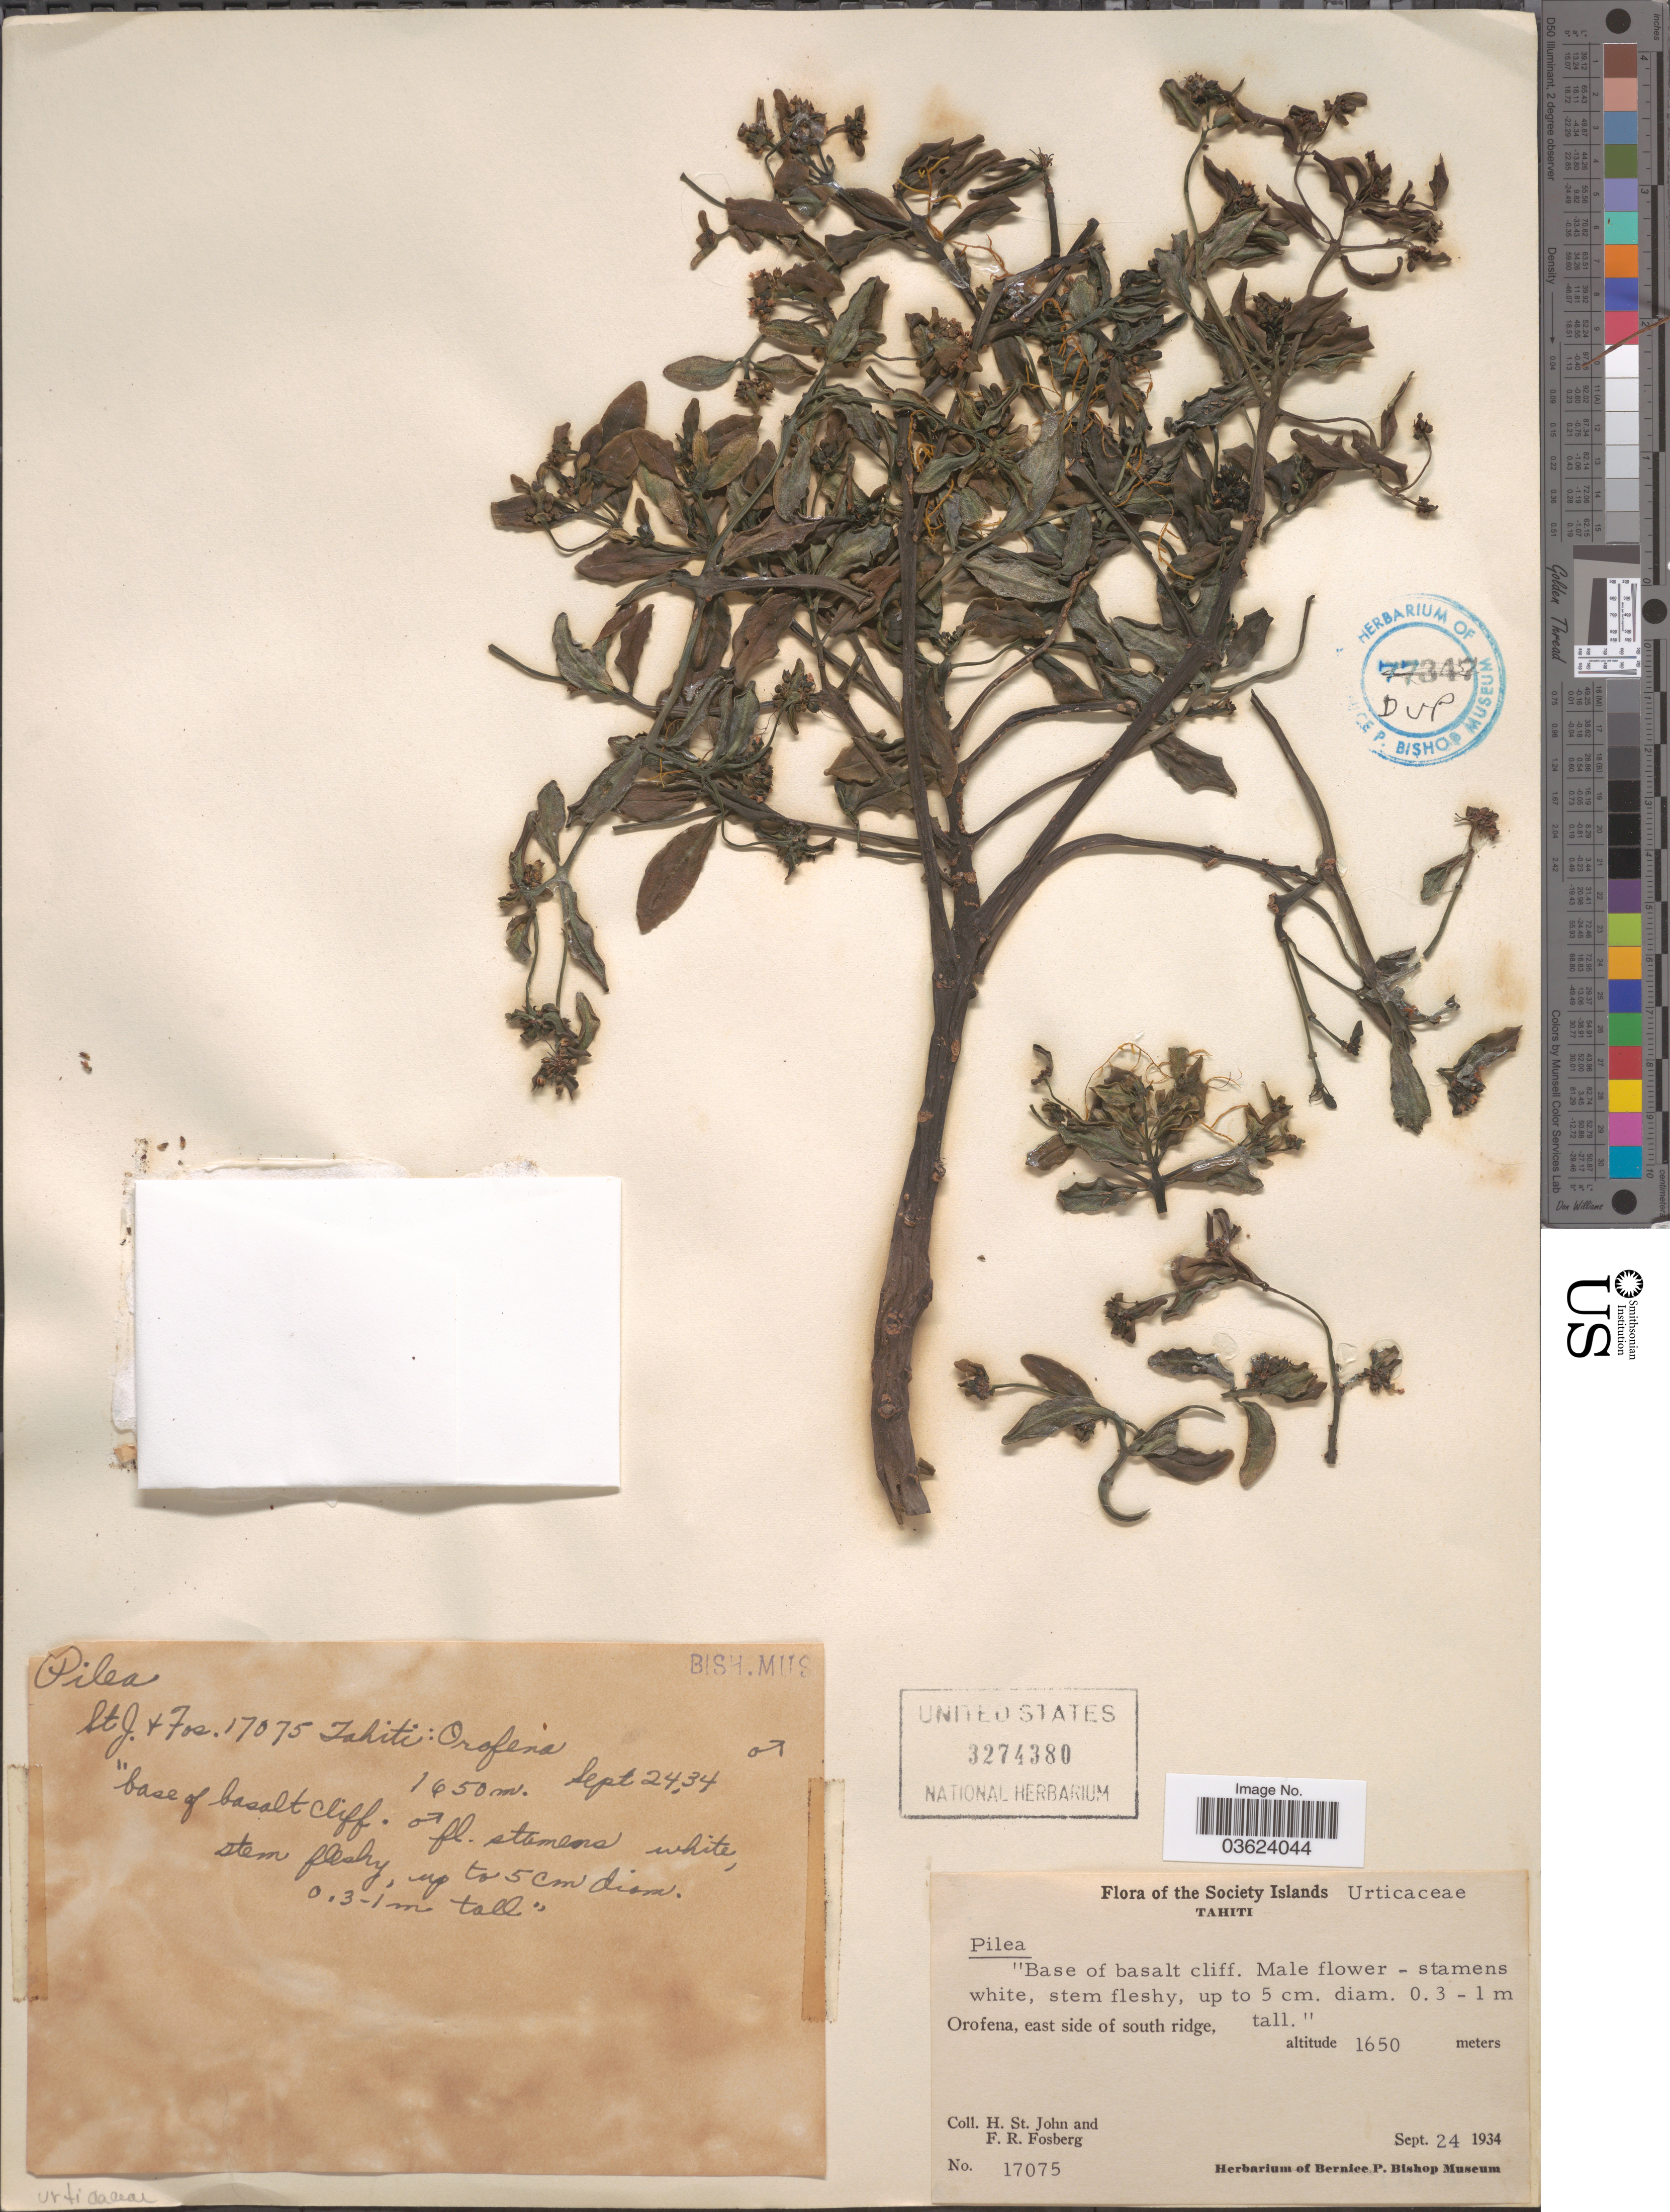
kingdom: Plantae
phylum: Tracheophyta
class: Magnoliopsida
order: Rosales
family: Urticaceae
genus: Pilea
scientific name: Pilea sp.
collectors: H. St. John & F. R. Fosberg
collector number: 17075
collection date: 1934-09-24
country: French Polynesia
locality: The Society Islands. Tahiti. Orofena, east side of south ridge.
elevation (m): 1650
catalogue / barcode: US 3274380